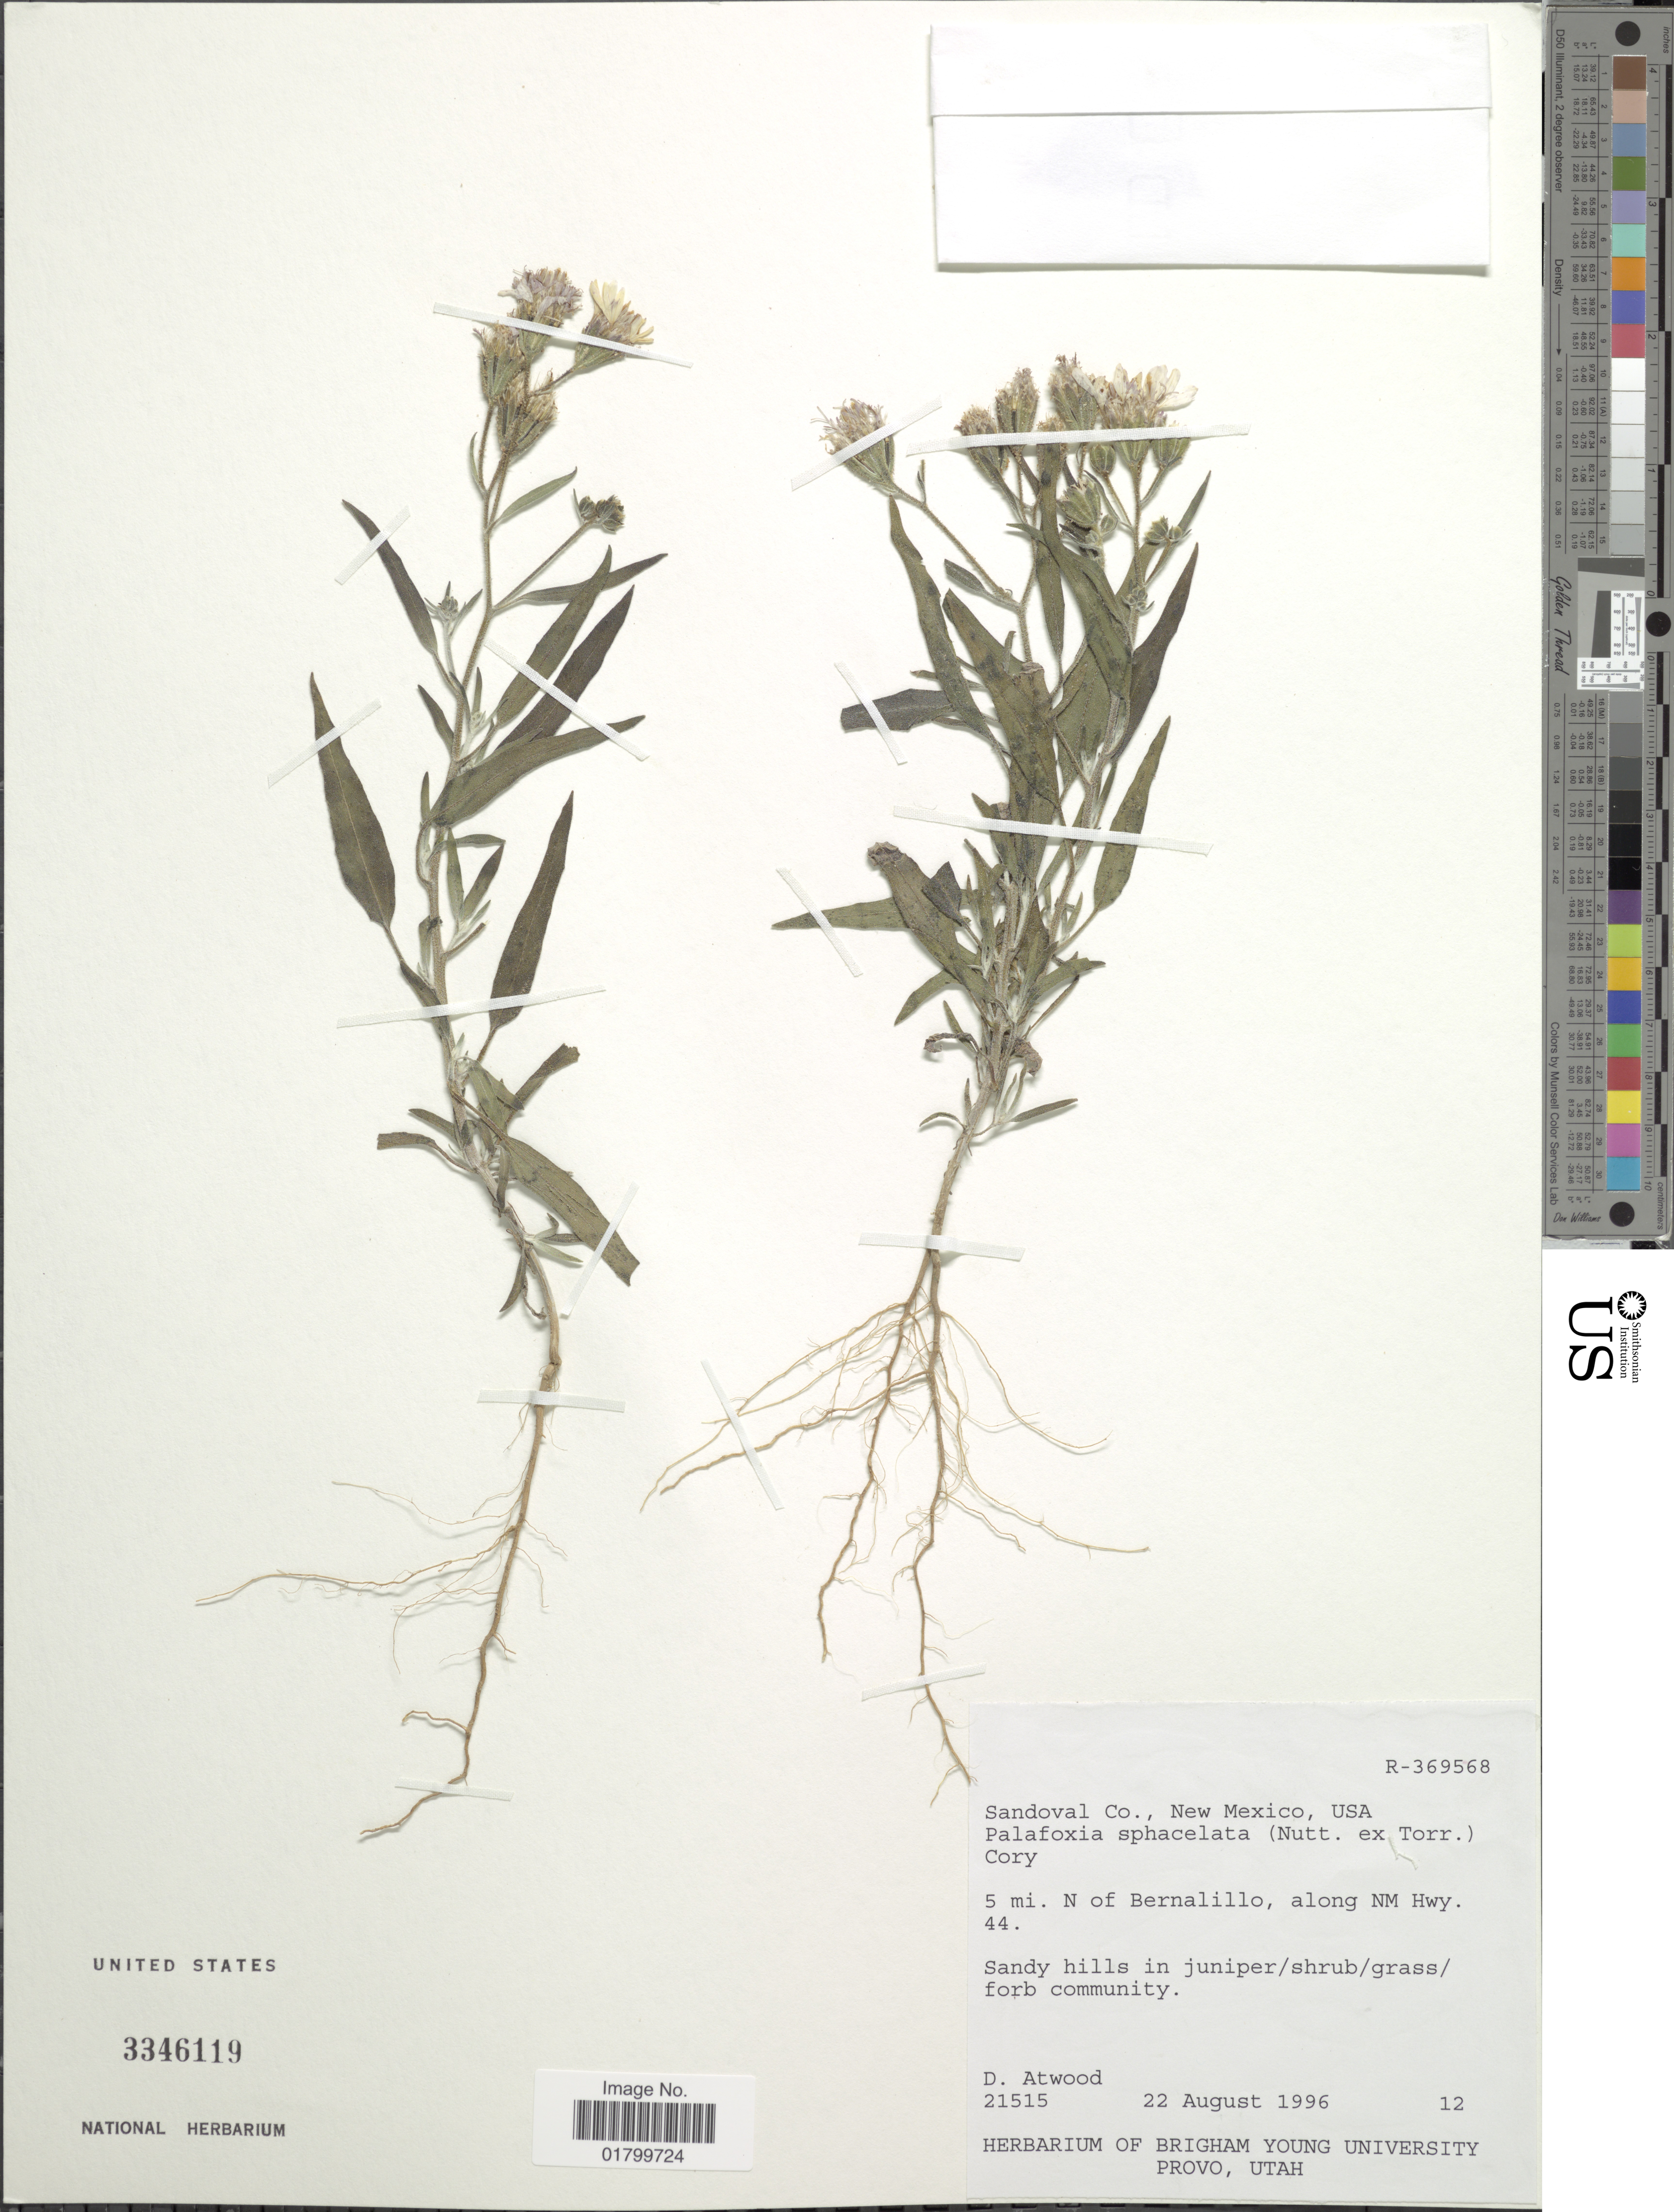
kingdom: Plantae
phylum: Tracheophyta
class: Magnoliopsida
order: Asterales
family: Asteraceae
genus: Palafoxia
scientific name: Palafoxia sphacelata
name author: (Nutt. ex Torr.) Cory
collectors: D. Atwood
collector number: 21515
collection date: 1996-08-22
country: United States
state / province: New Mexico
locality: Sandoval Co., New Mexico, USA, 5 mi. N of Bernalillo, along NM Hwy. 44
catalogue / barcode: US 3346119